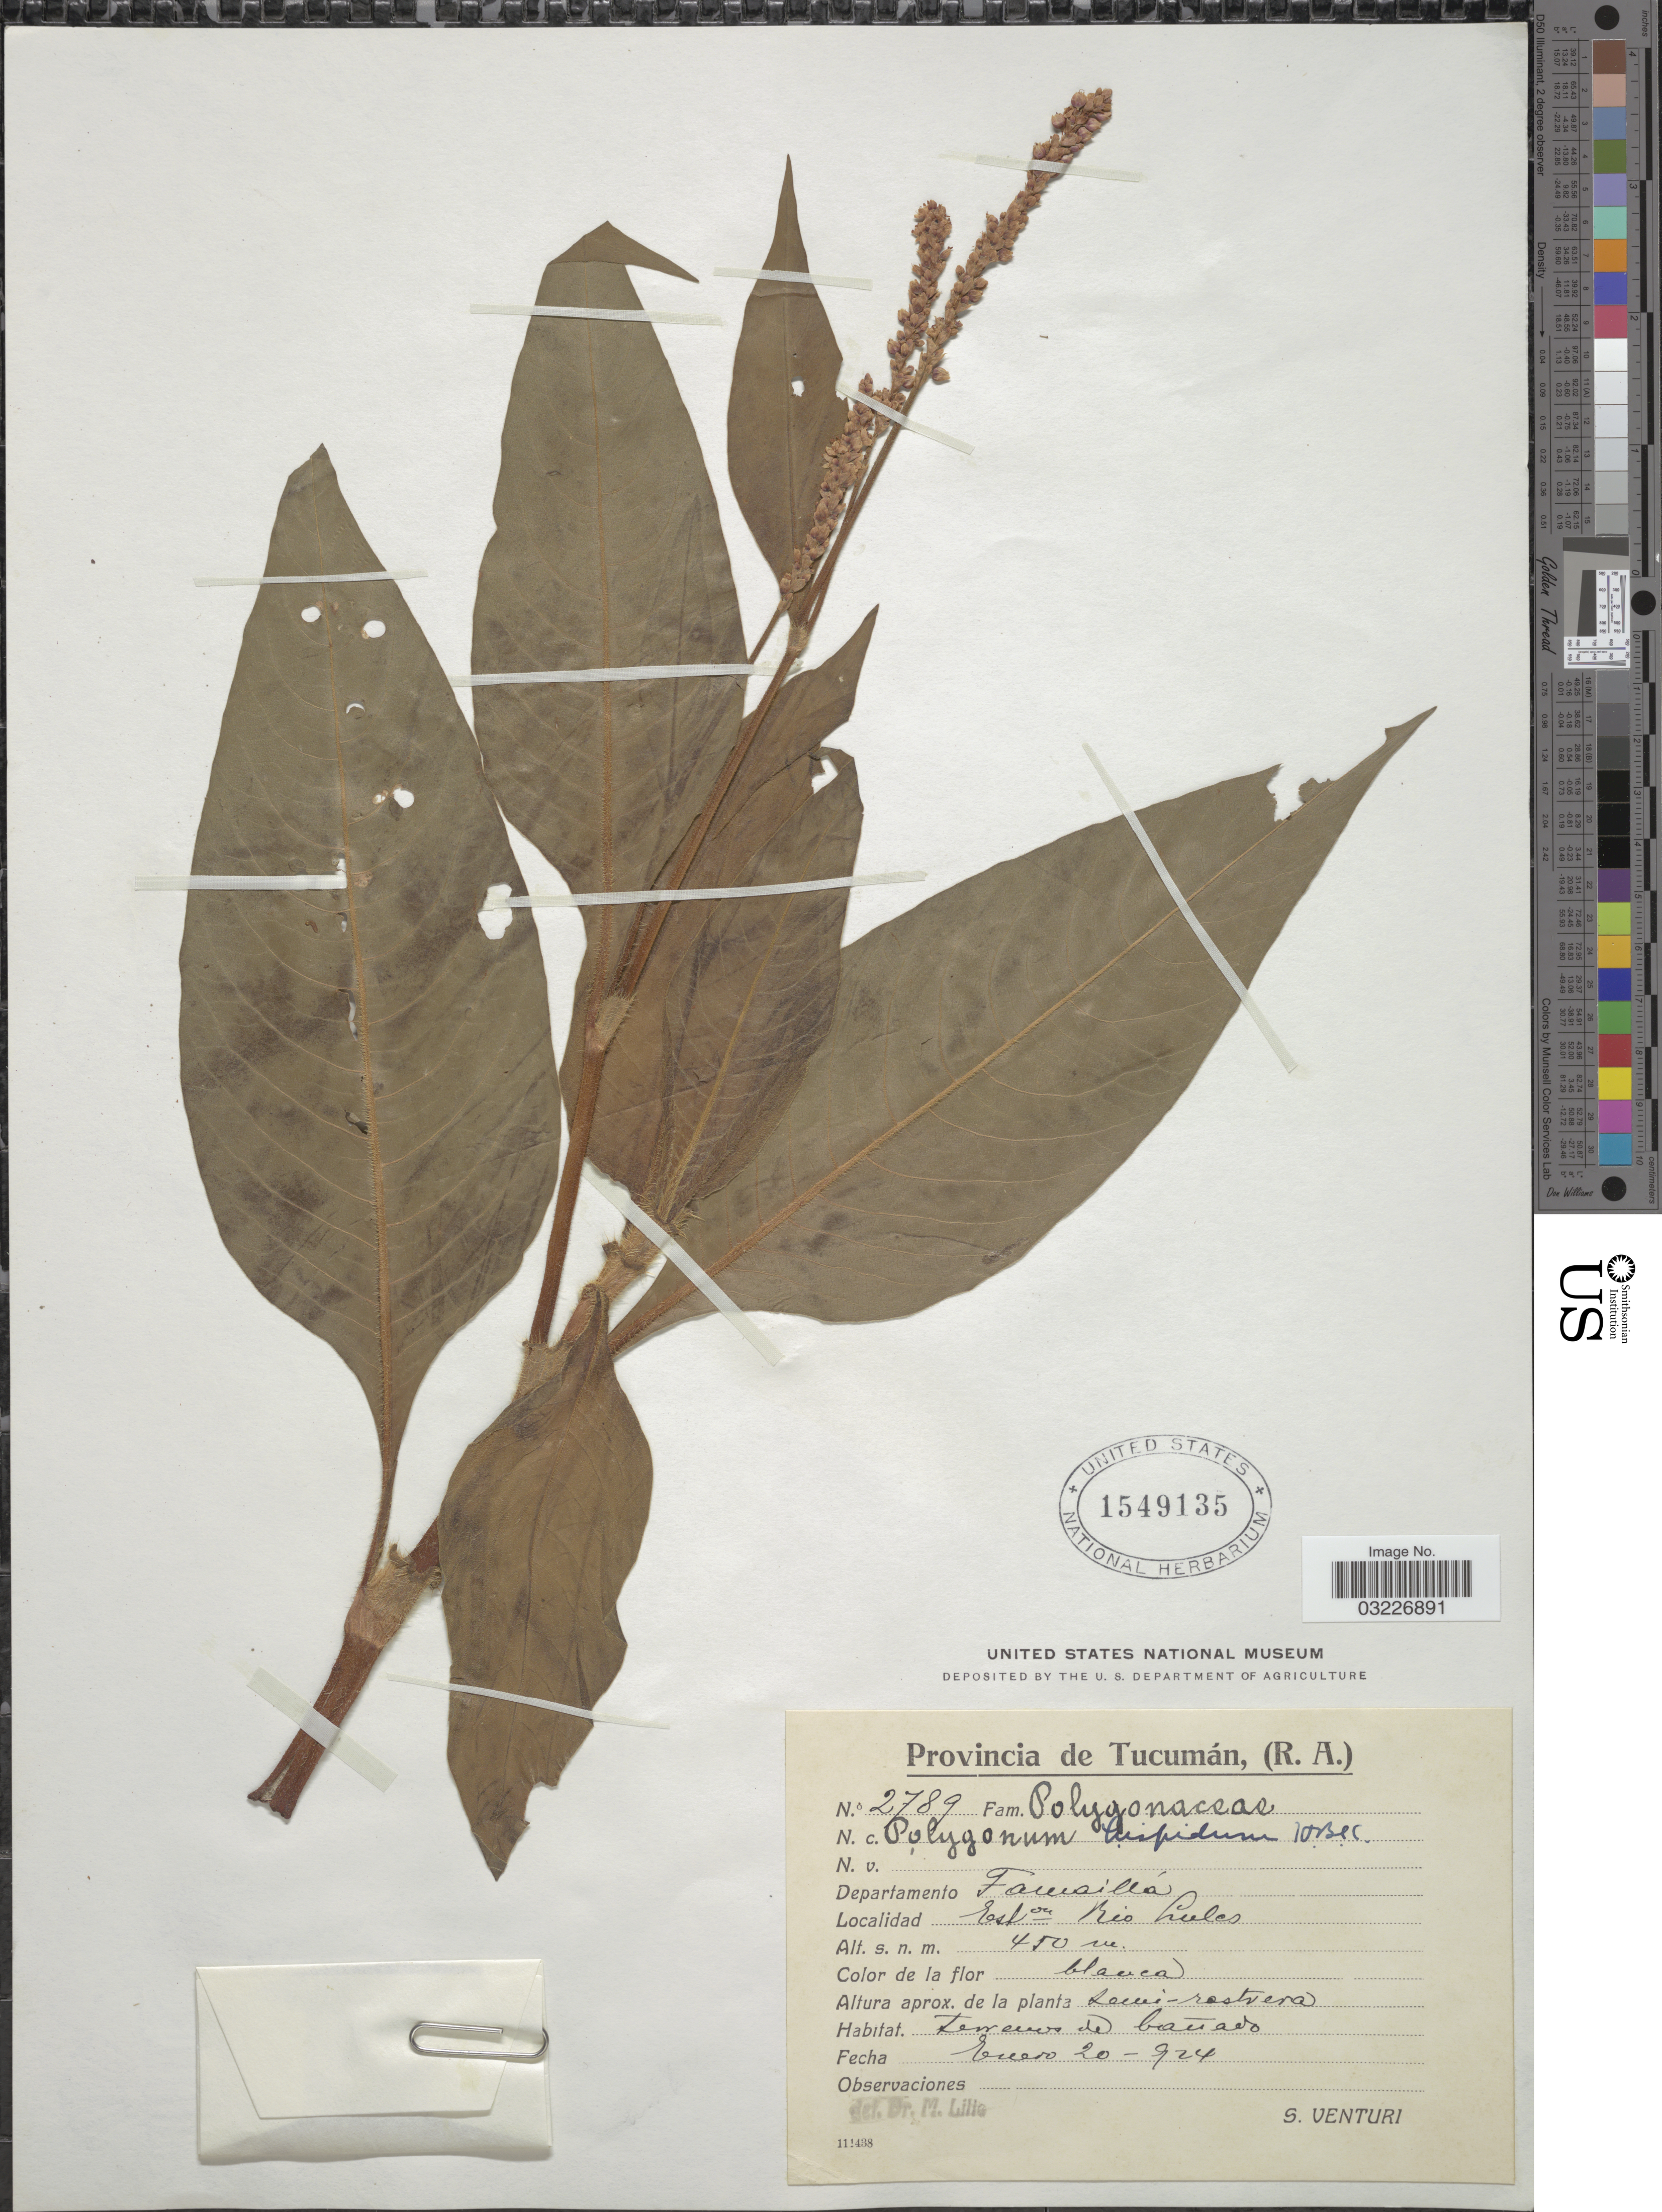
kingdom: Plantae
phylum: Tracheophyta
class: Magnoliopsida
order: Caryophyllales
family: Polygonaceae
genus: Polygonum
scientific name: Polygonum hispidum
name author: Kunth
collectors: S. Venturi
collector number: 2789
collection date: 1924-01-20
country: Argentina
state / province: Tucuman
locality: Departamento Famaillá, Eston Rio Lules.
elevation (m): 450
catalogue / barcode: US 1549135